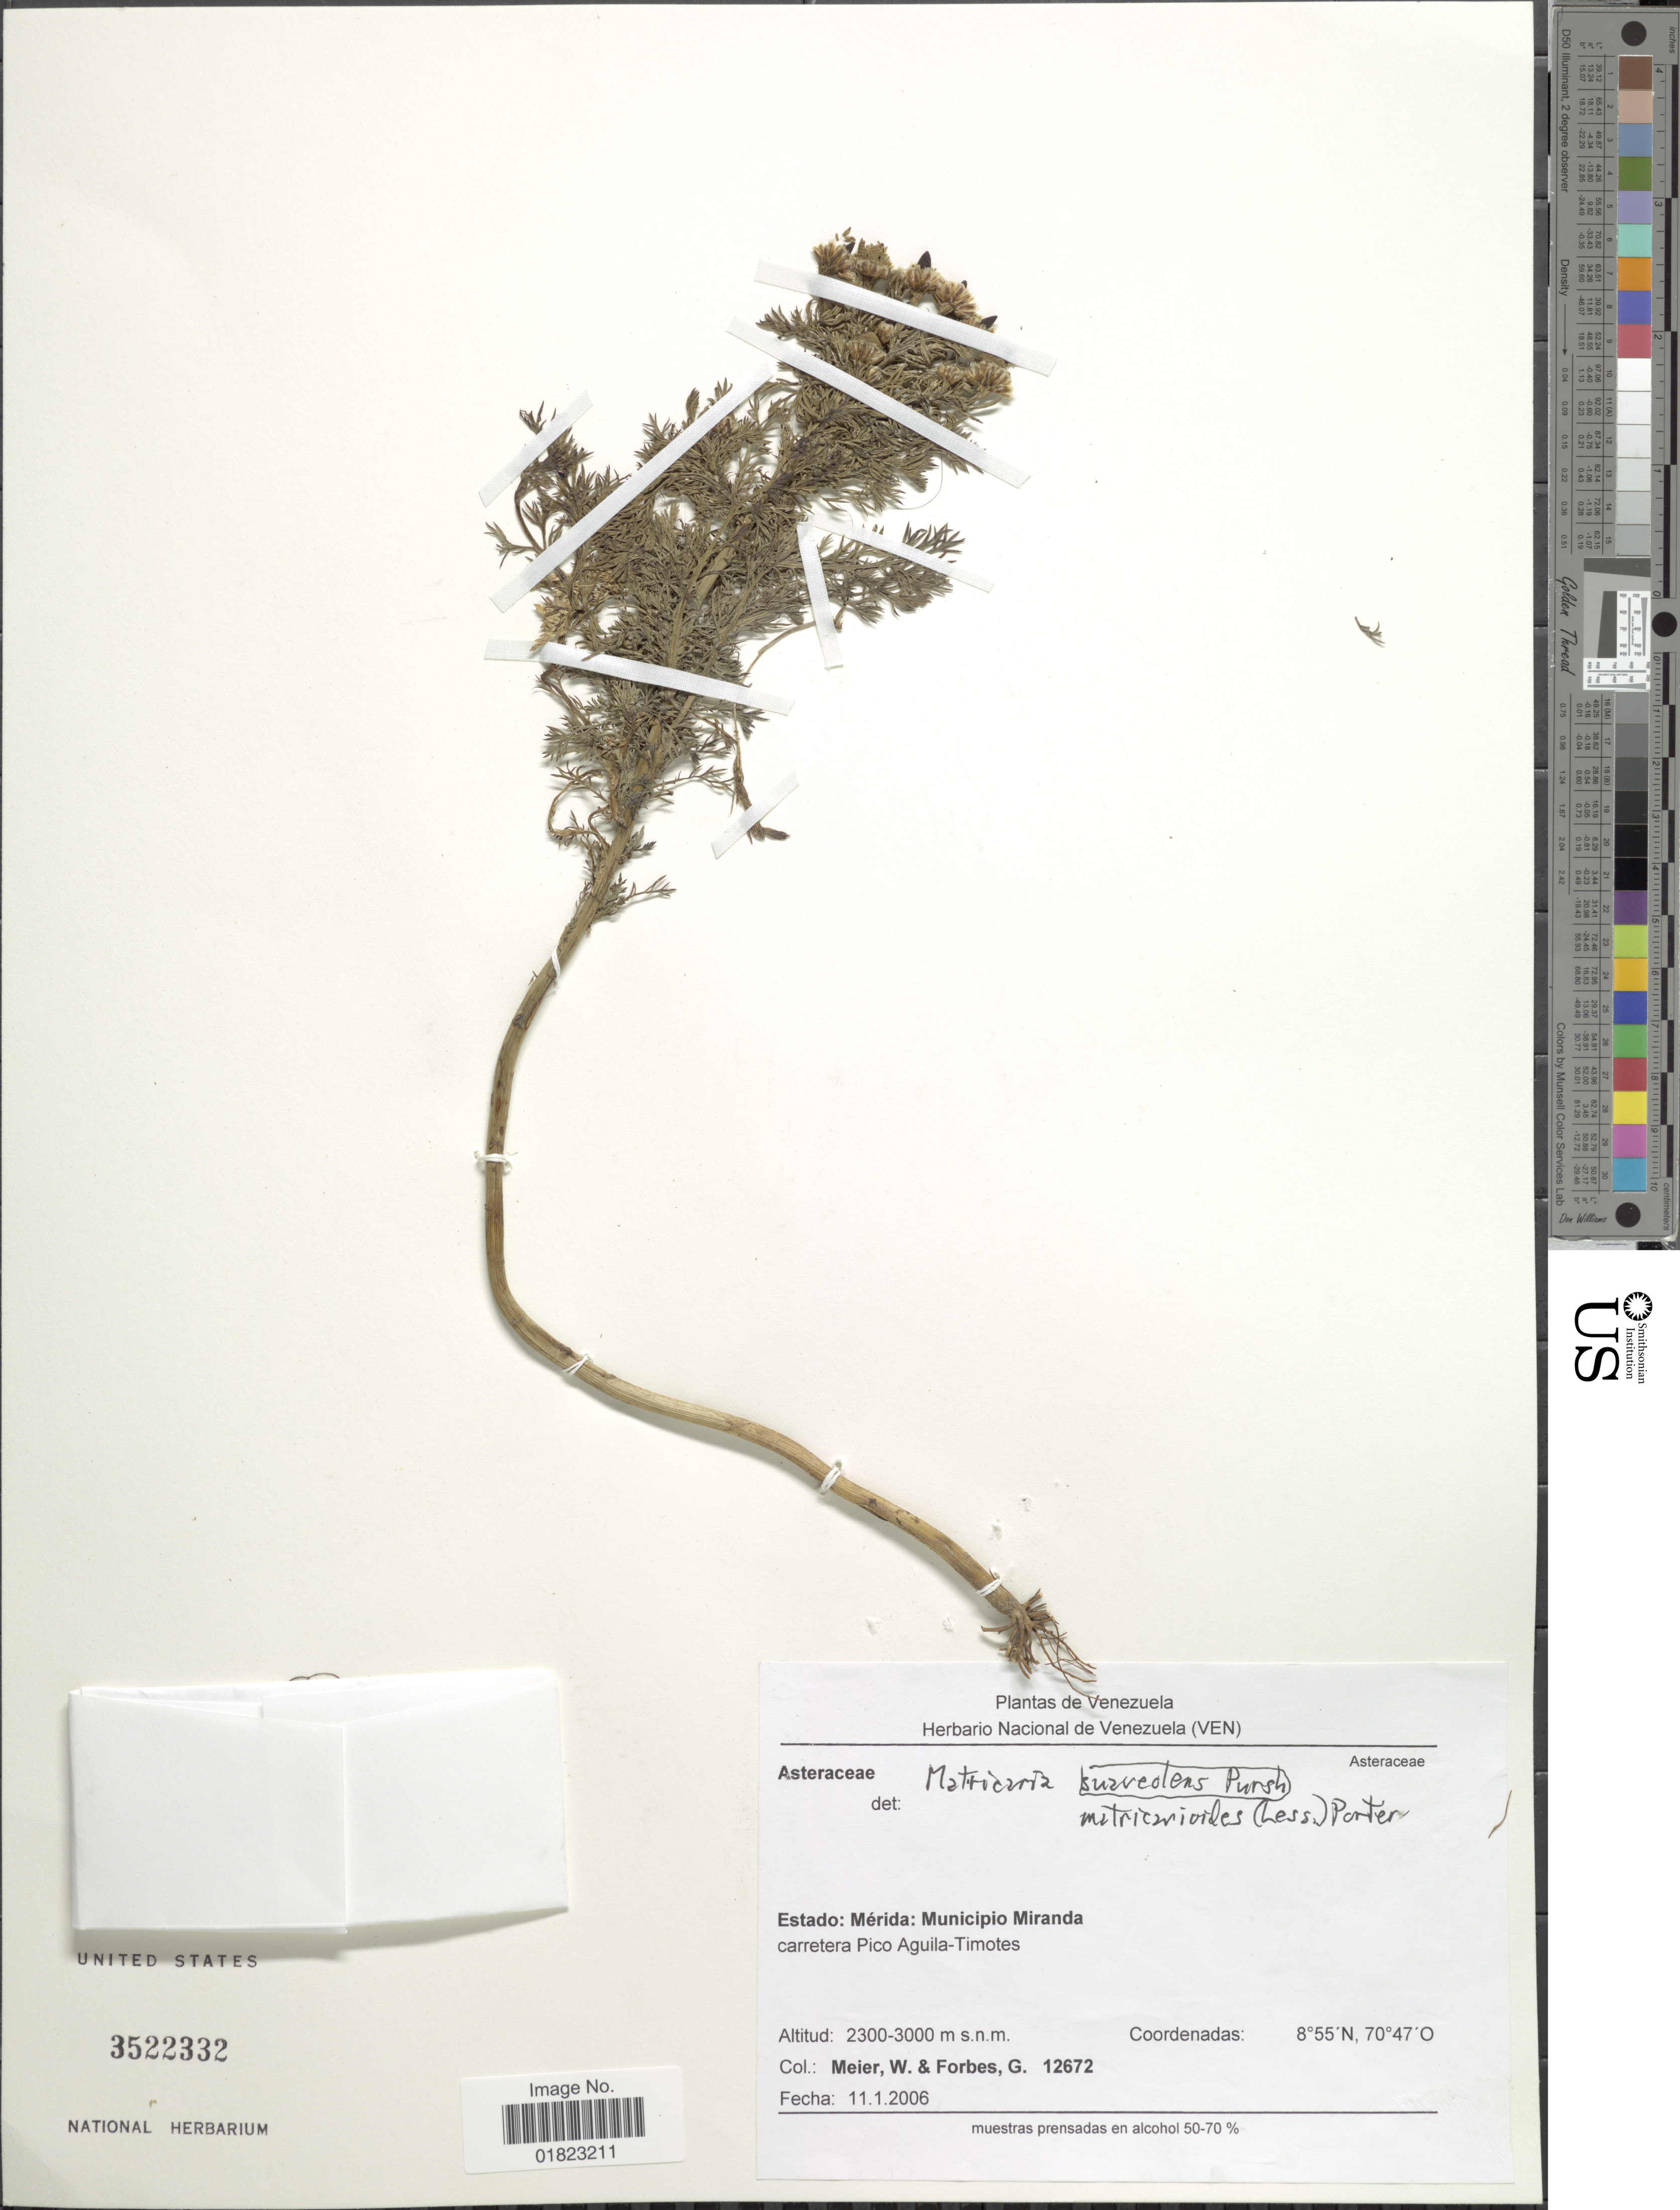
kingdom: Plantae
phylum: Tracheophyta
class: Magnoliopsida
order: Asterales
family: Asteraceae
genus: Matricaria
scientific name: Matricaria matricarioides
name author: (Less.) Porter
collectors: W. Meier & G. Forbes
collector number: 12672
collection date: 2006-01-11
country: Venezuela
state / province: Mérida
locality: Estado: Merida: Municipio Miranda carretera Pico Aguila-Timotes.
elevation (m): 2300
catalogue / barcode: US 3522332